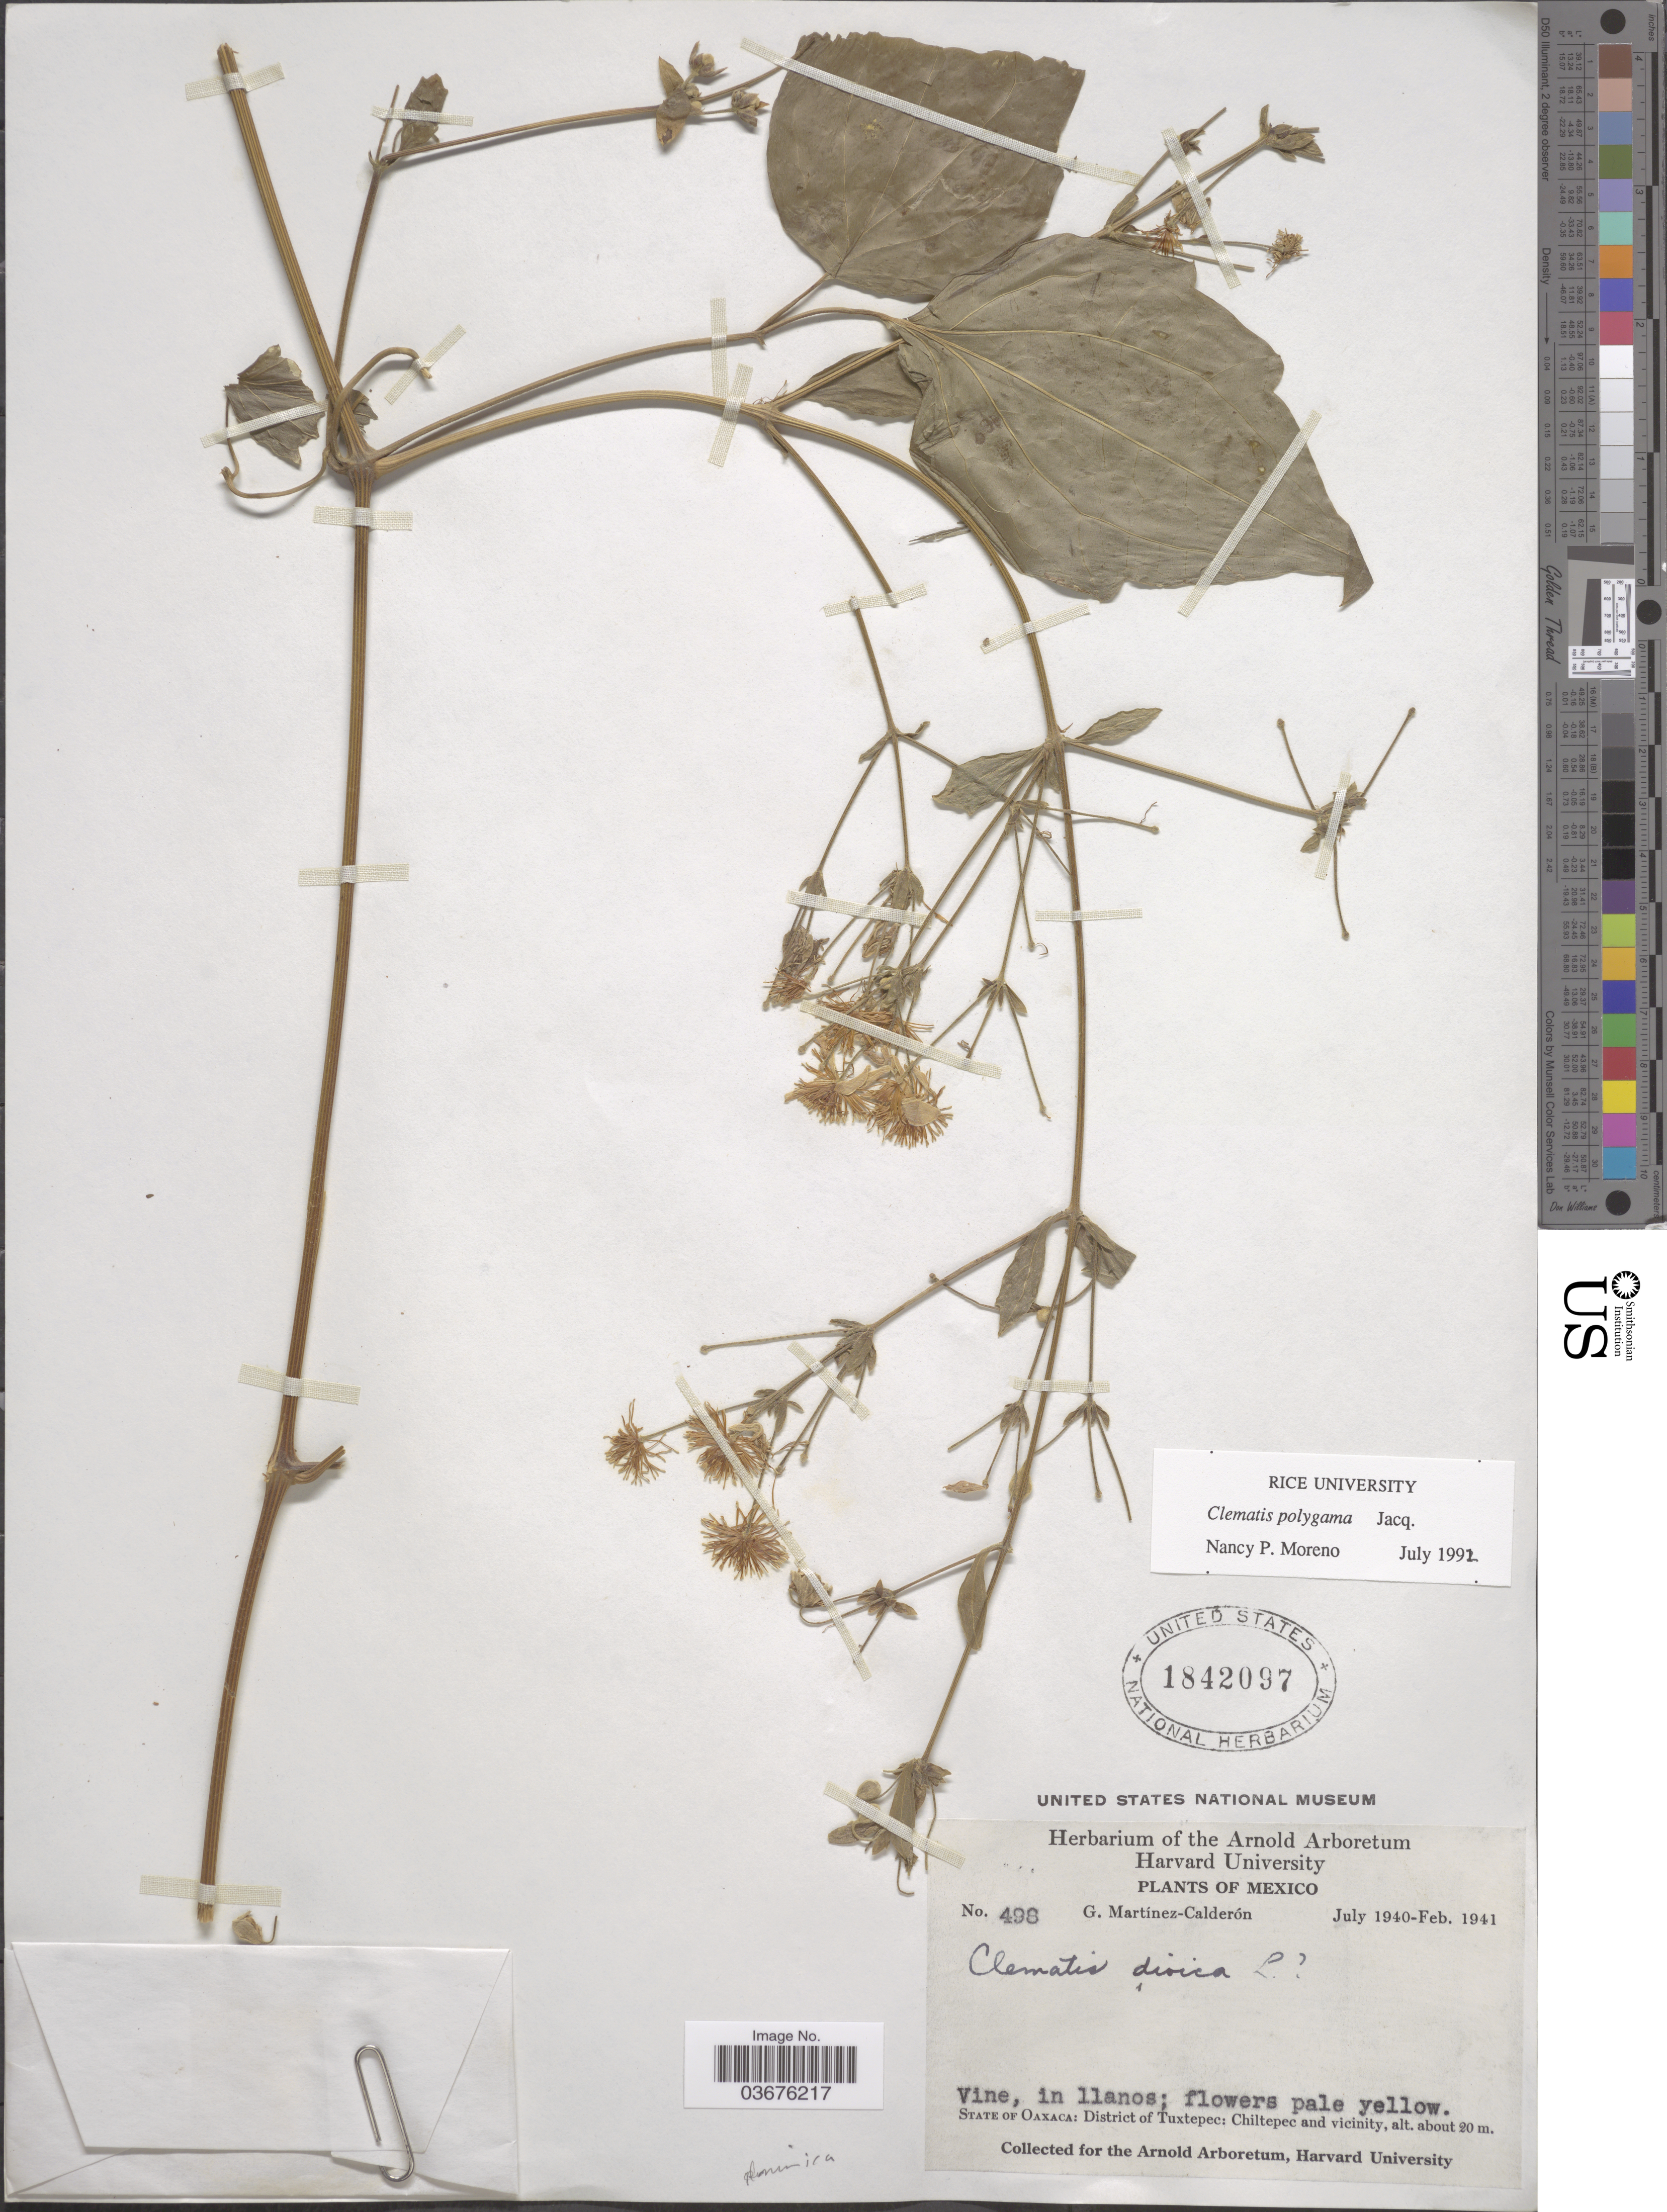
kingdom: Plantae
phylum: Tracheophyta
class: Magnoliopsida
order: Ranunculales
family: Ranunculaceae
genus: Clematis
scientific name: Clematis polygama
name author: Jacq.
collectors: G. Martinez-C.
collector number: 498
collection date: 1940-07/1941-02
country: Mexico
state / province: Oaxaca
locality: District of Tuxtepec: Chiltepec and vicinity.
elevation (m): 20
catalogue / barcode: US 1842097